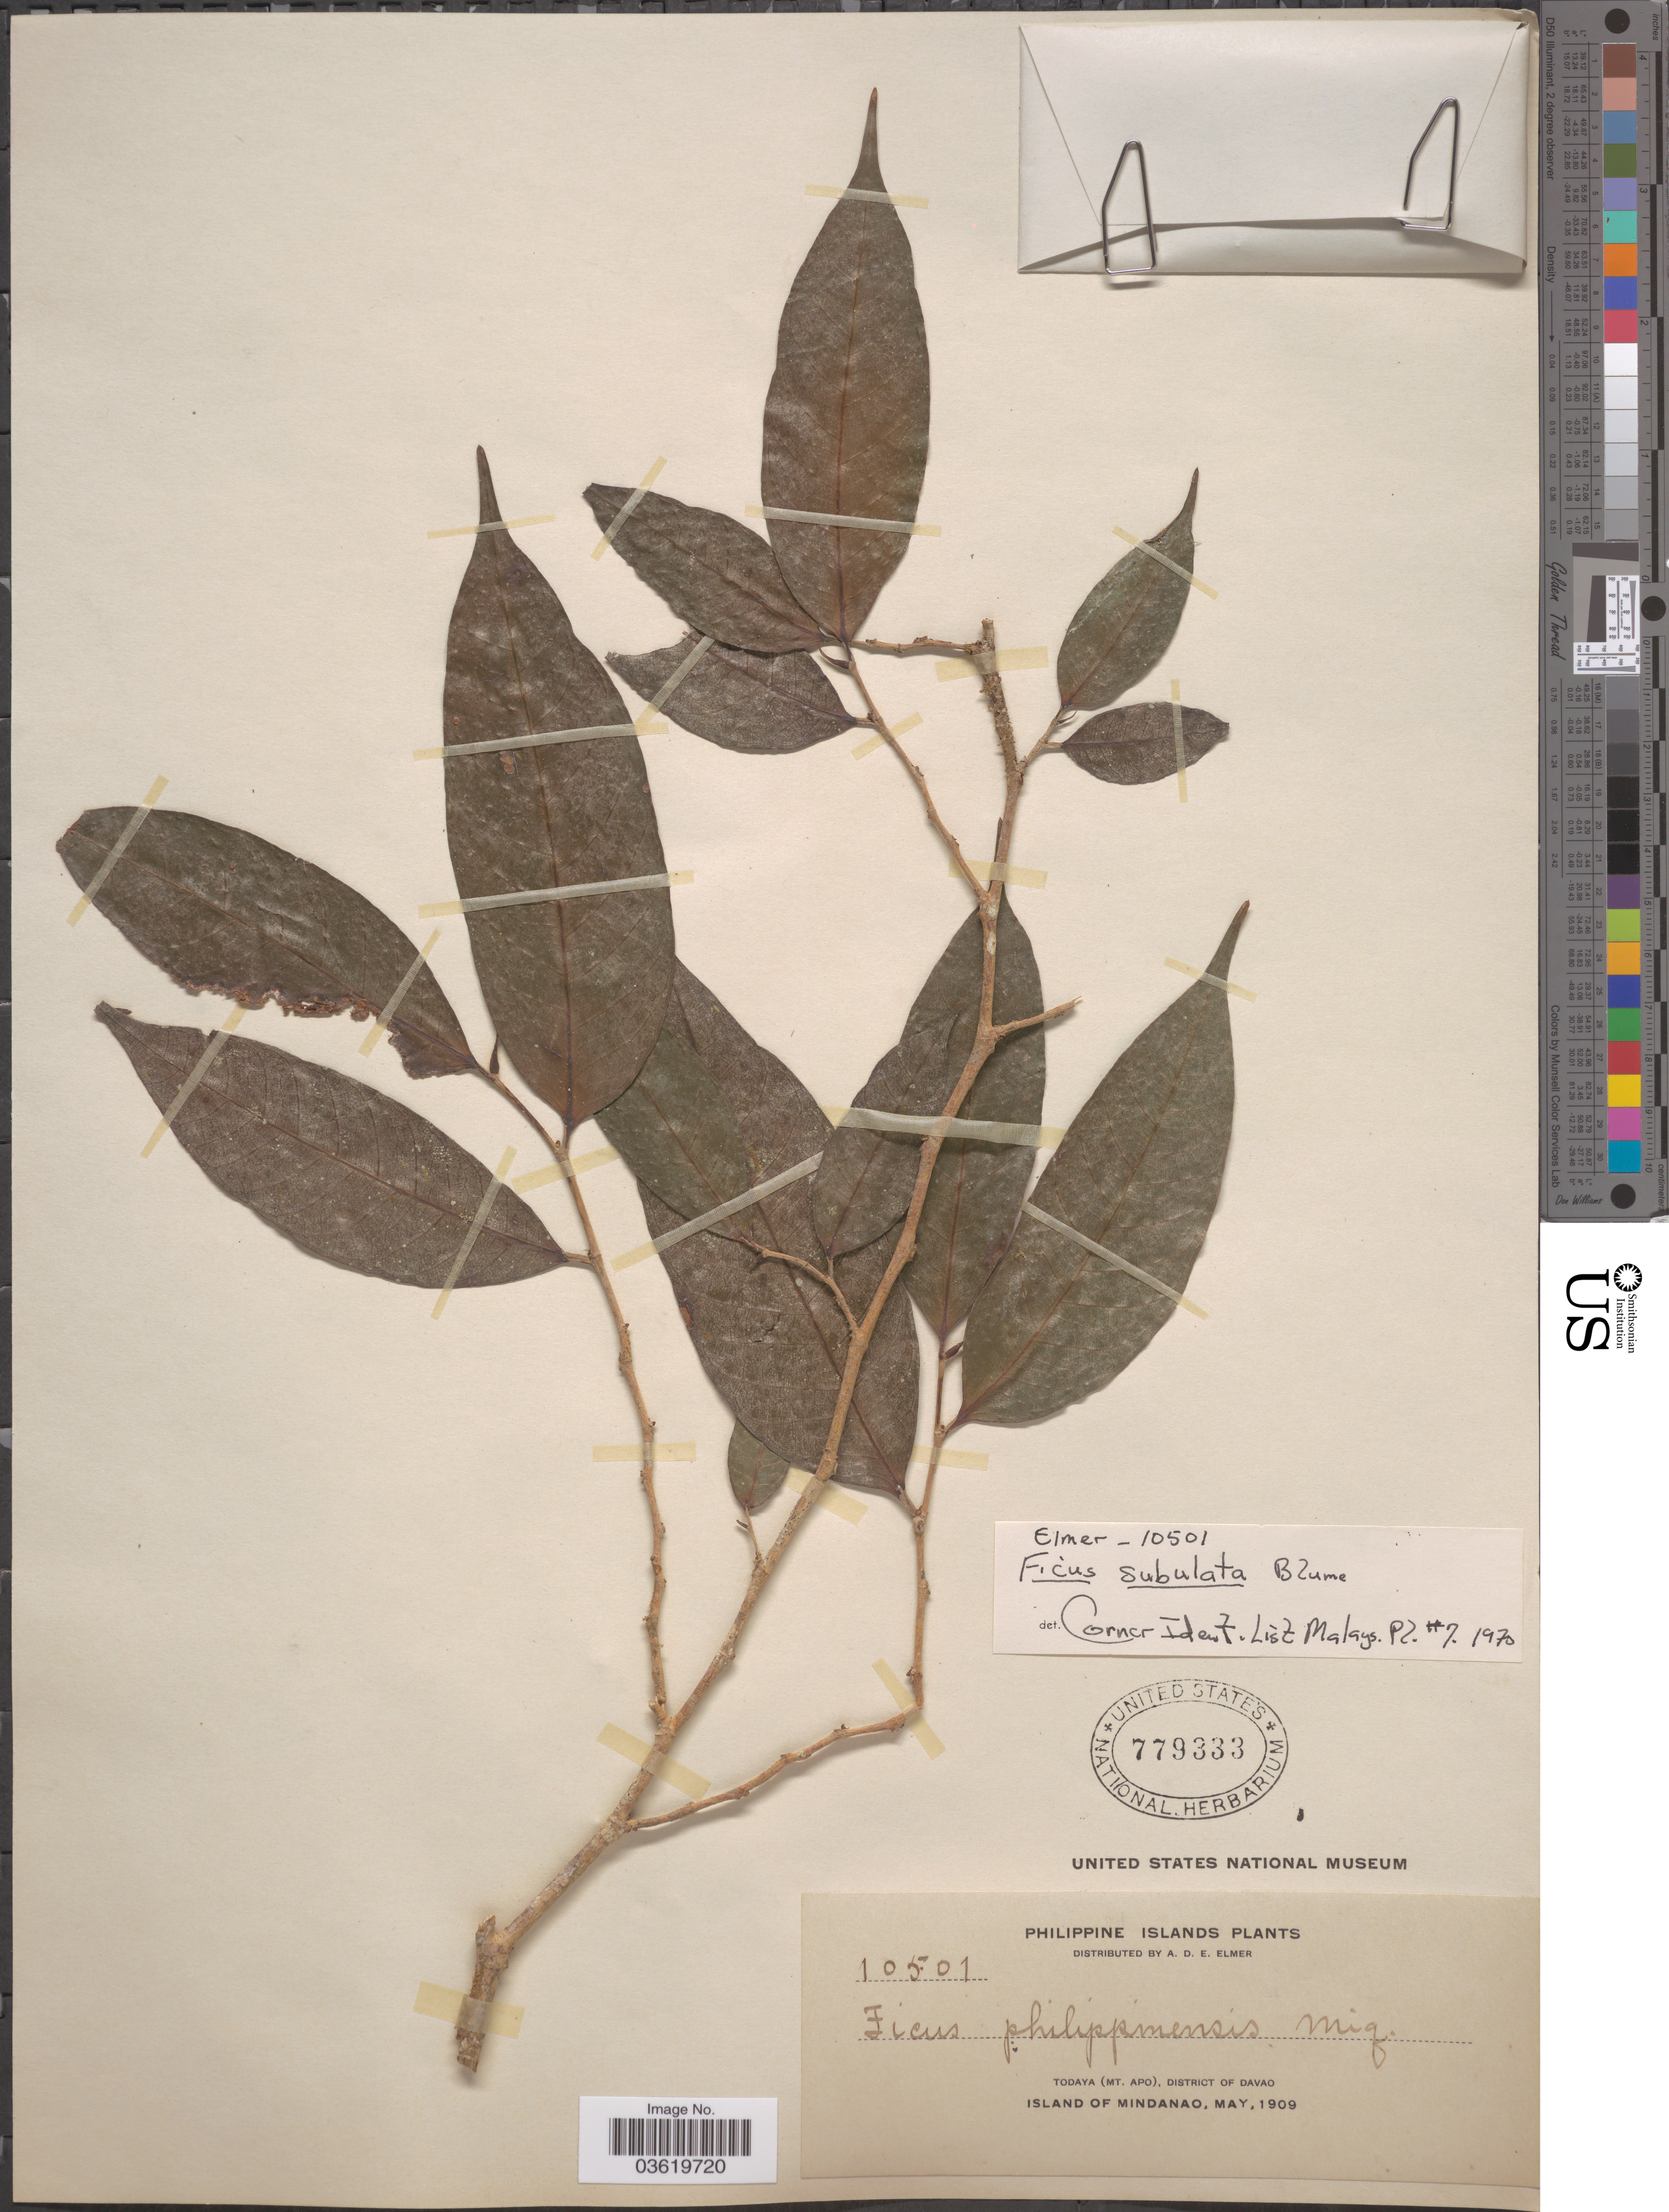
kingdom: Plantae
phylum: Tracheophyta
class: Magnoliopsida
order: Rosales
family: Moraceae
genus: Ficus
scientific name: Ficus subulata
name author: Blume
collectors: A. D. E. Elmer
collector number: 10501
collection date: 1909-05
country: Philippines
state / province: Davao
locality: Philippine Islands. Todaya (Mt. Apo), District of Davao. Island of Mindanao.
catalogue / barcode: US 779333